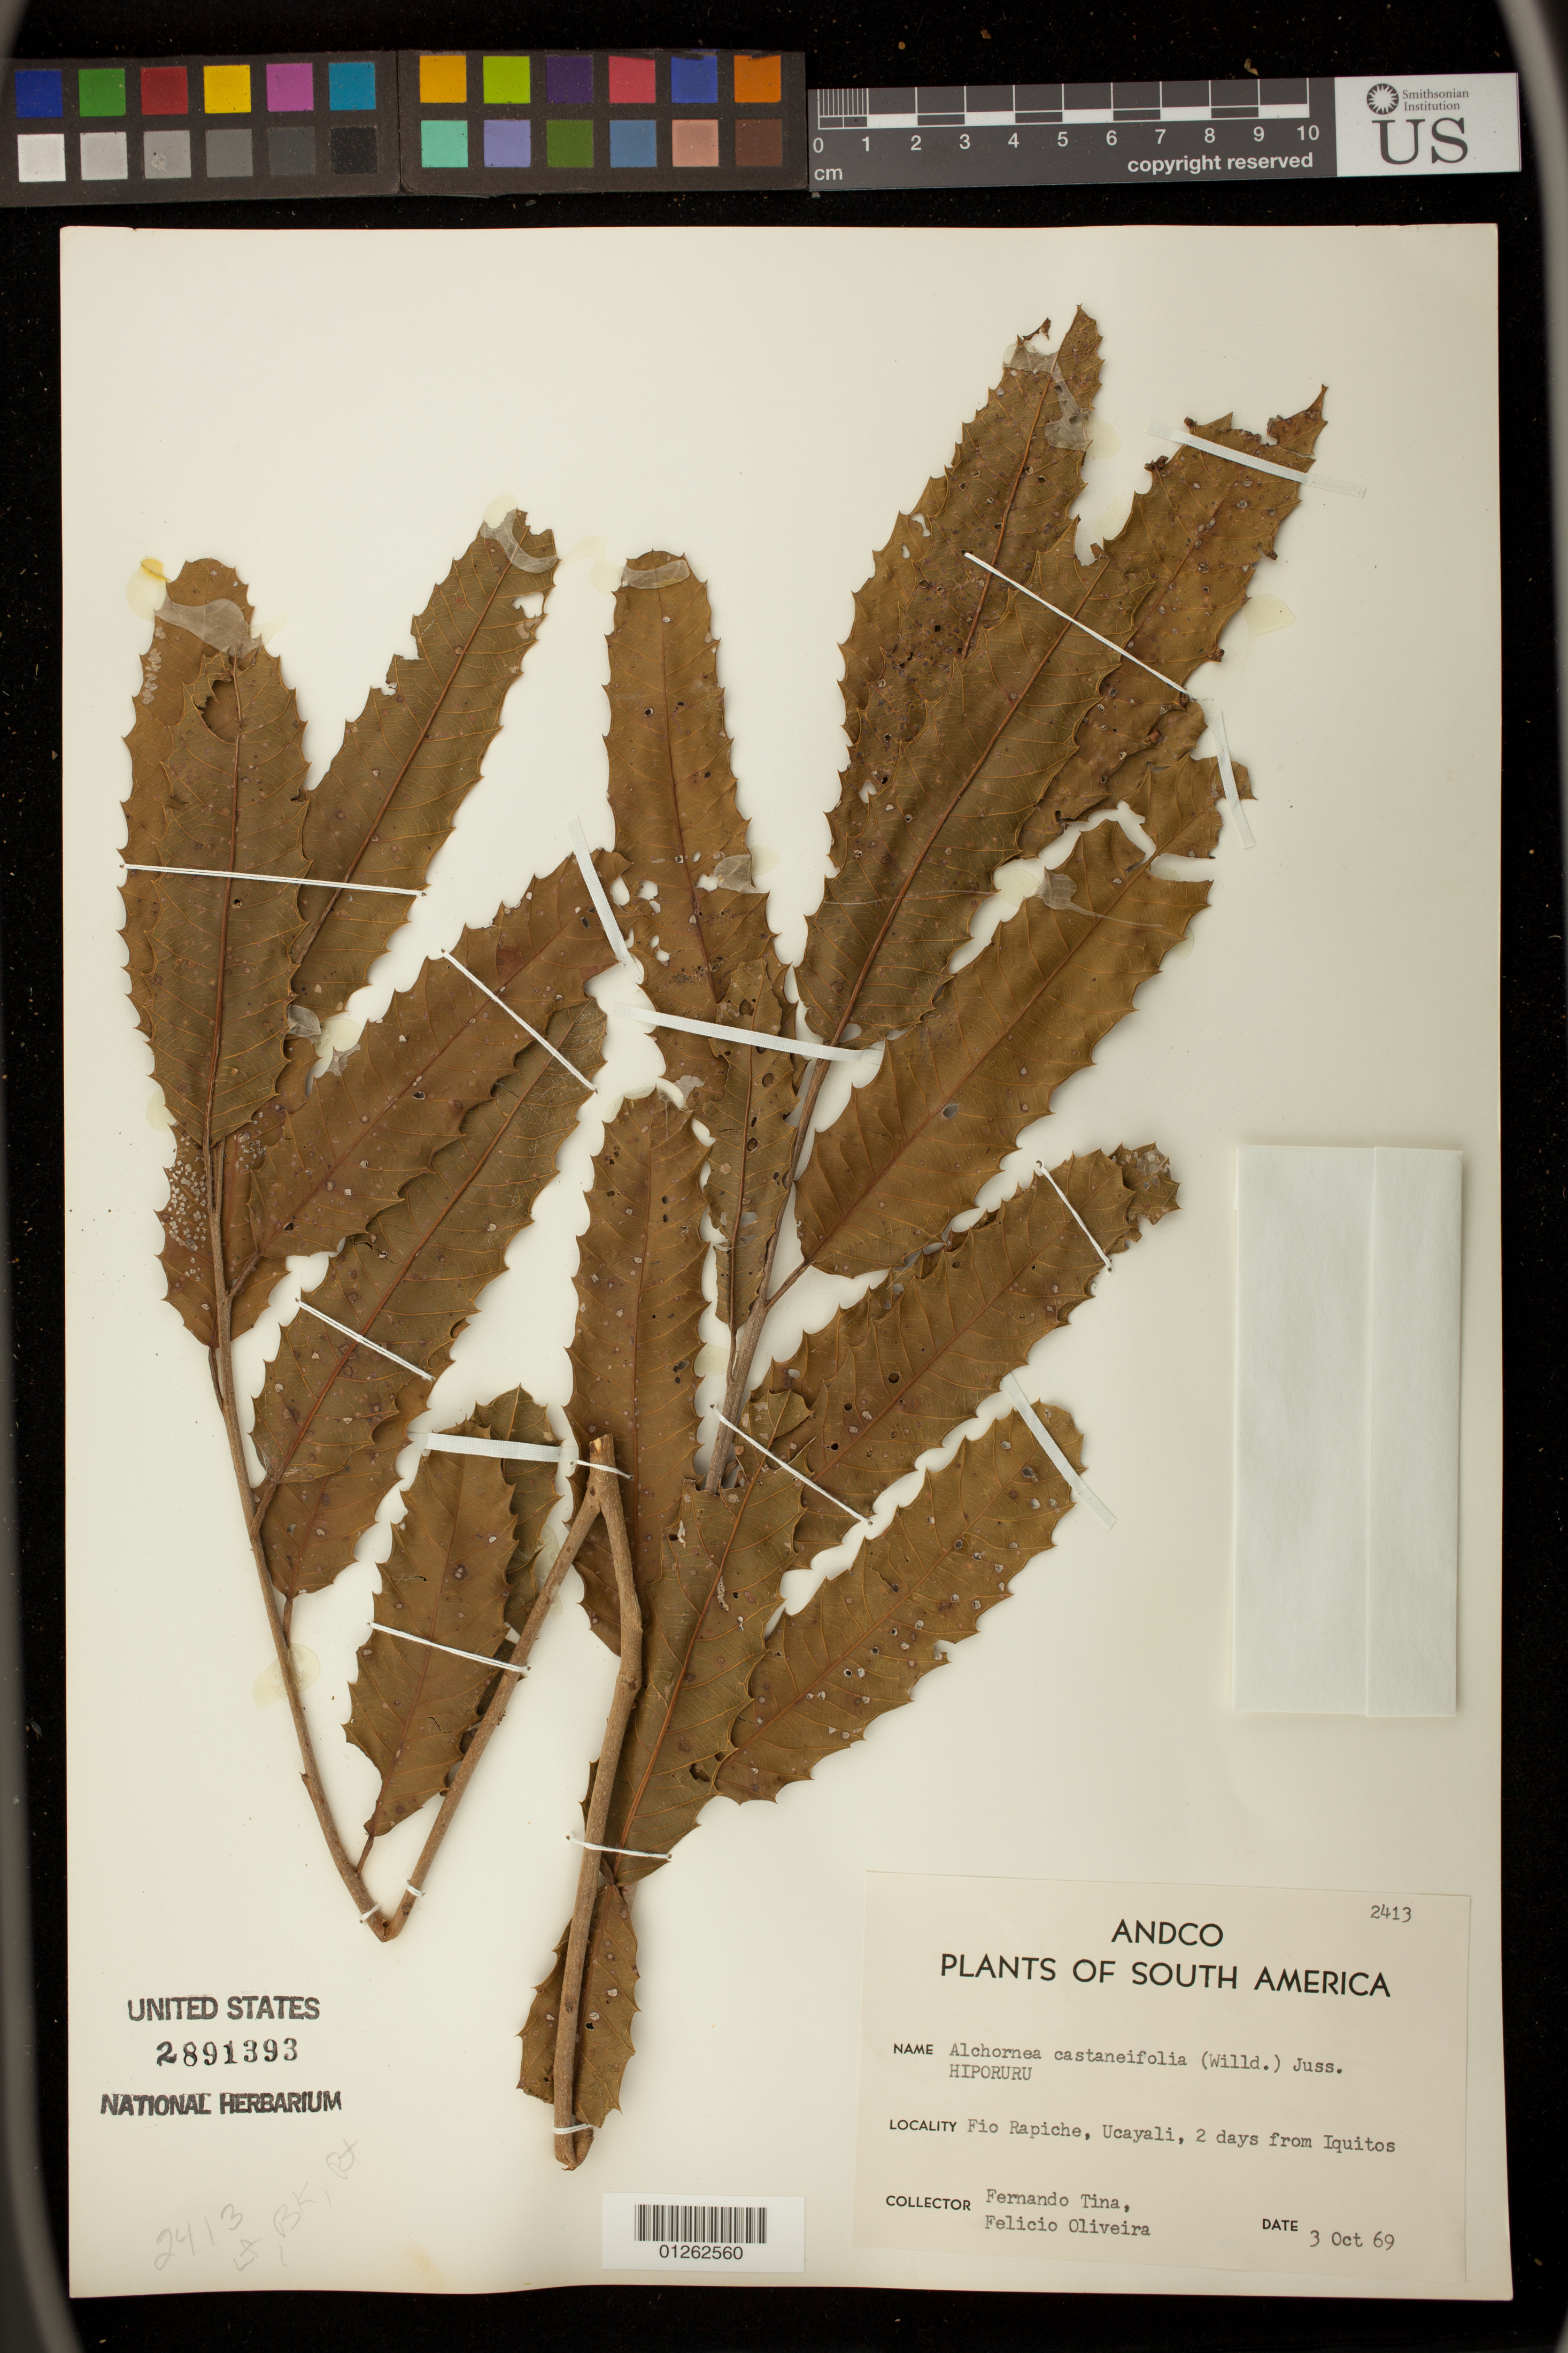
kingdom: Plantae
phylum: Tracheophyta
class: Magnoliopsida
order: Malpighiales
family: Euphorbiaceae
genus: Alchornea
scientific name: Alchornea castaneifolia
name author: (Willd.) A. Juss.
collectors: F. Tina & F. Oliveira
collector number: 2413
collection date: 1969-10-03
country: Peru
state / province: Ucayali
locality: Fio Rapiche [Rio trapiche], 2 days from Iquits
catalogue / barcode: US 2891393